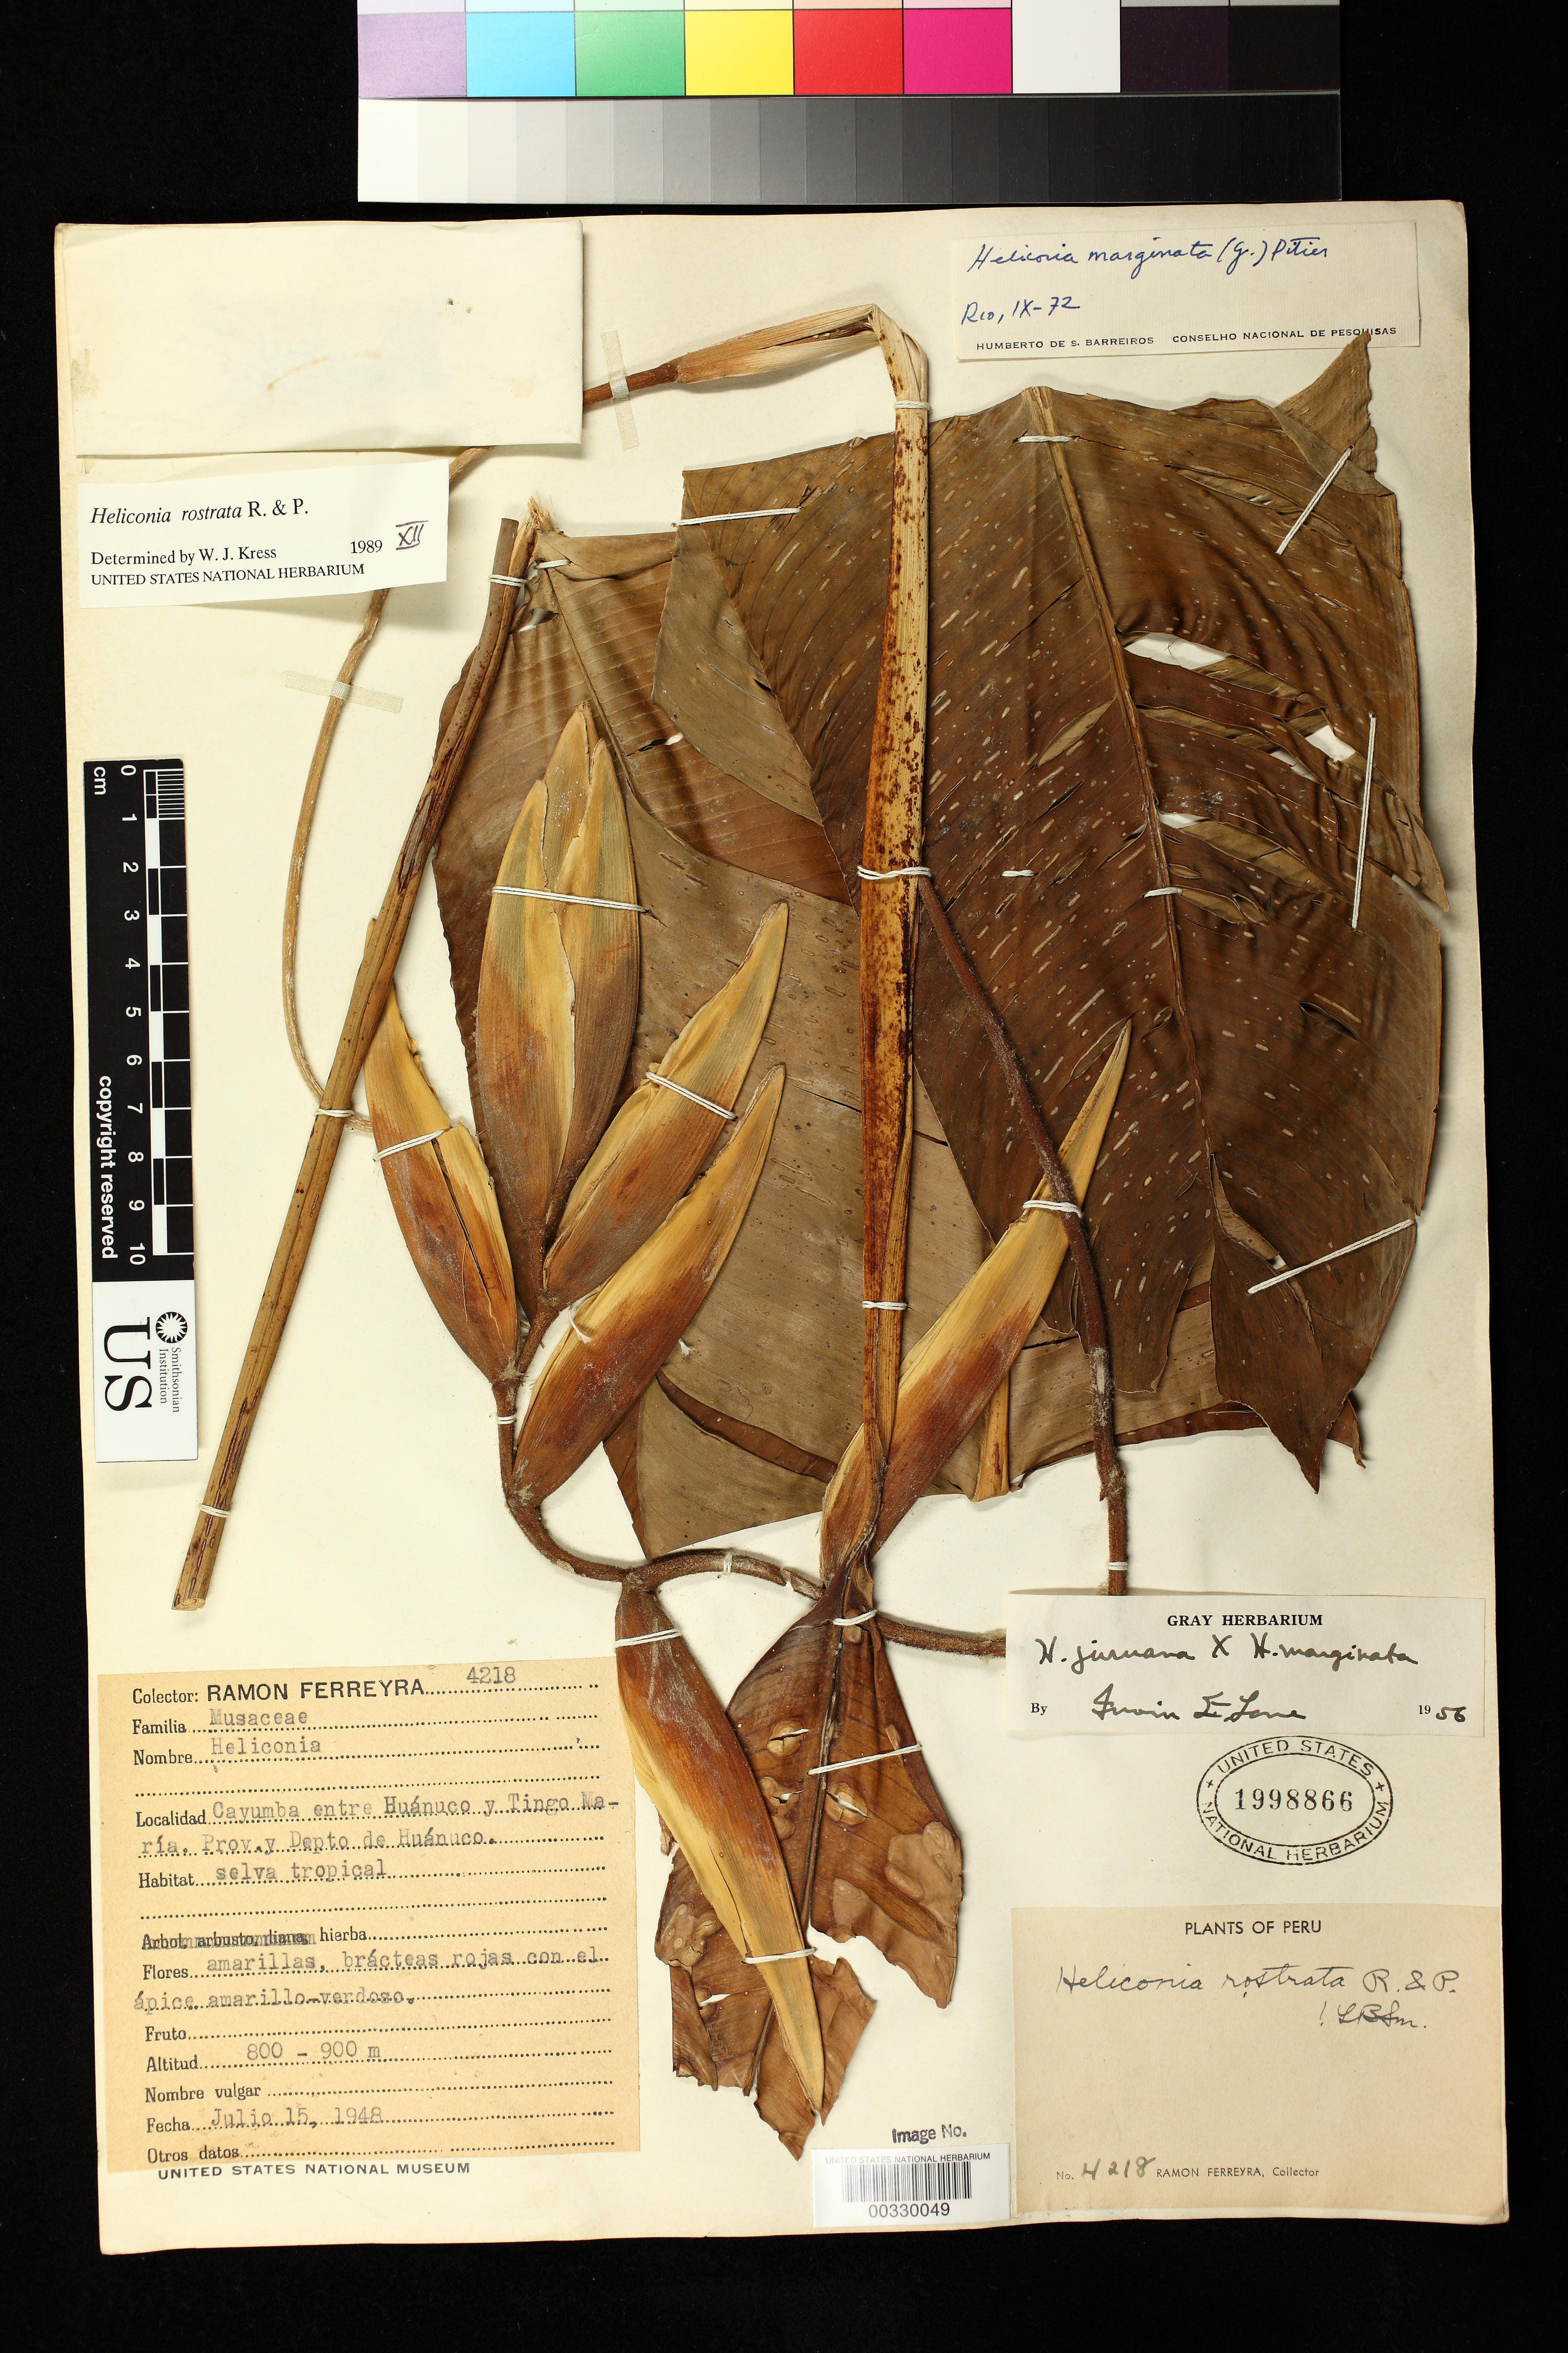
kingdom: Plantae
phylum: Tracheophyta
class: Liliopsida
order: Zingiberales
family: Heliconiaceae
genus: Heliconia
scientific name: Heliconia rostrata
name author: Ruiz & Pav.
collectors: R. A. Ferreyra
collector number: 4218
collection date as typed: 15 Jul 1948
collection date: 1948-07-15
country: Peru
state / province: Huánuco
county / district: Huánuco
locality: Cayumba, between Huánuco and Tingo María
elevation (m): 800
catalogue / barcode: US 1998866